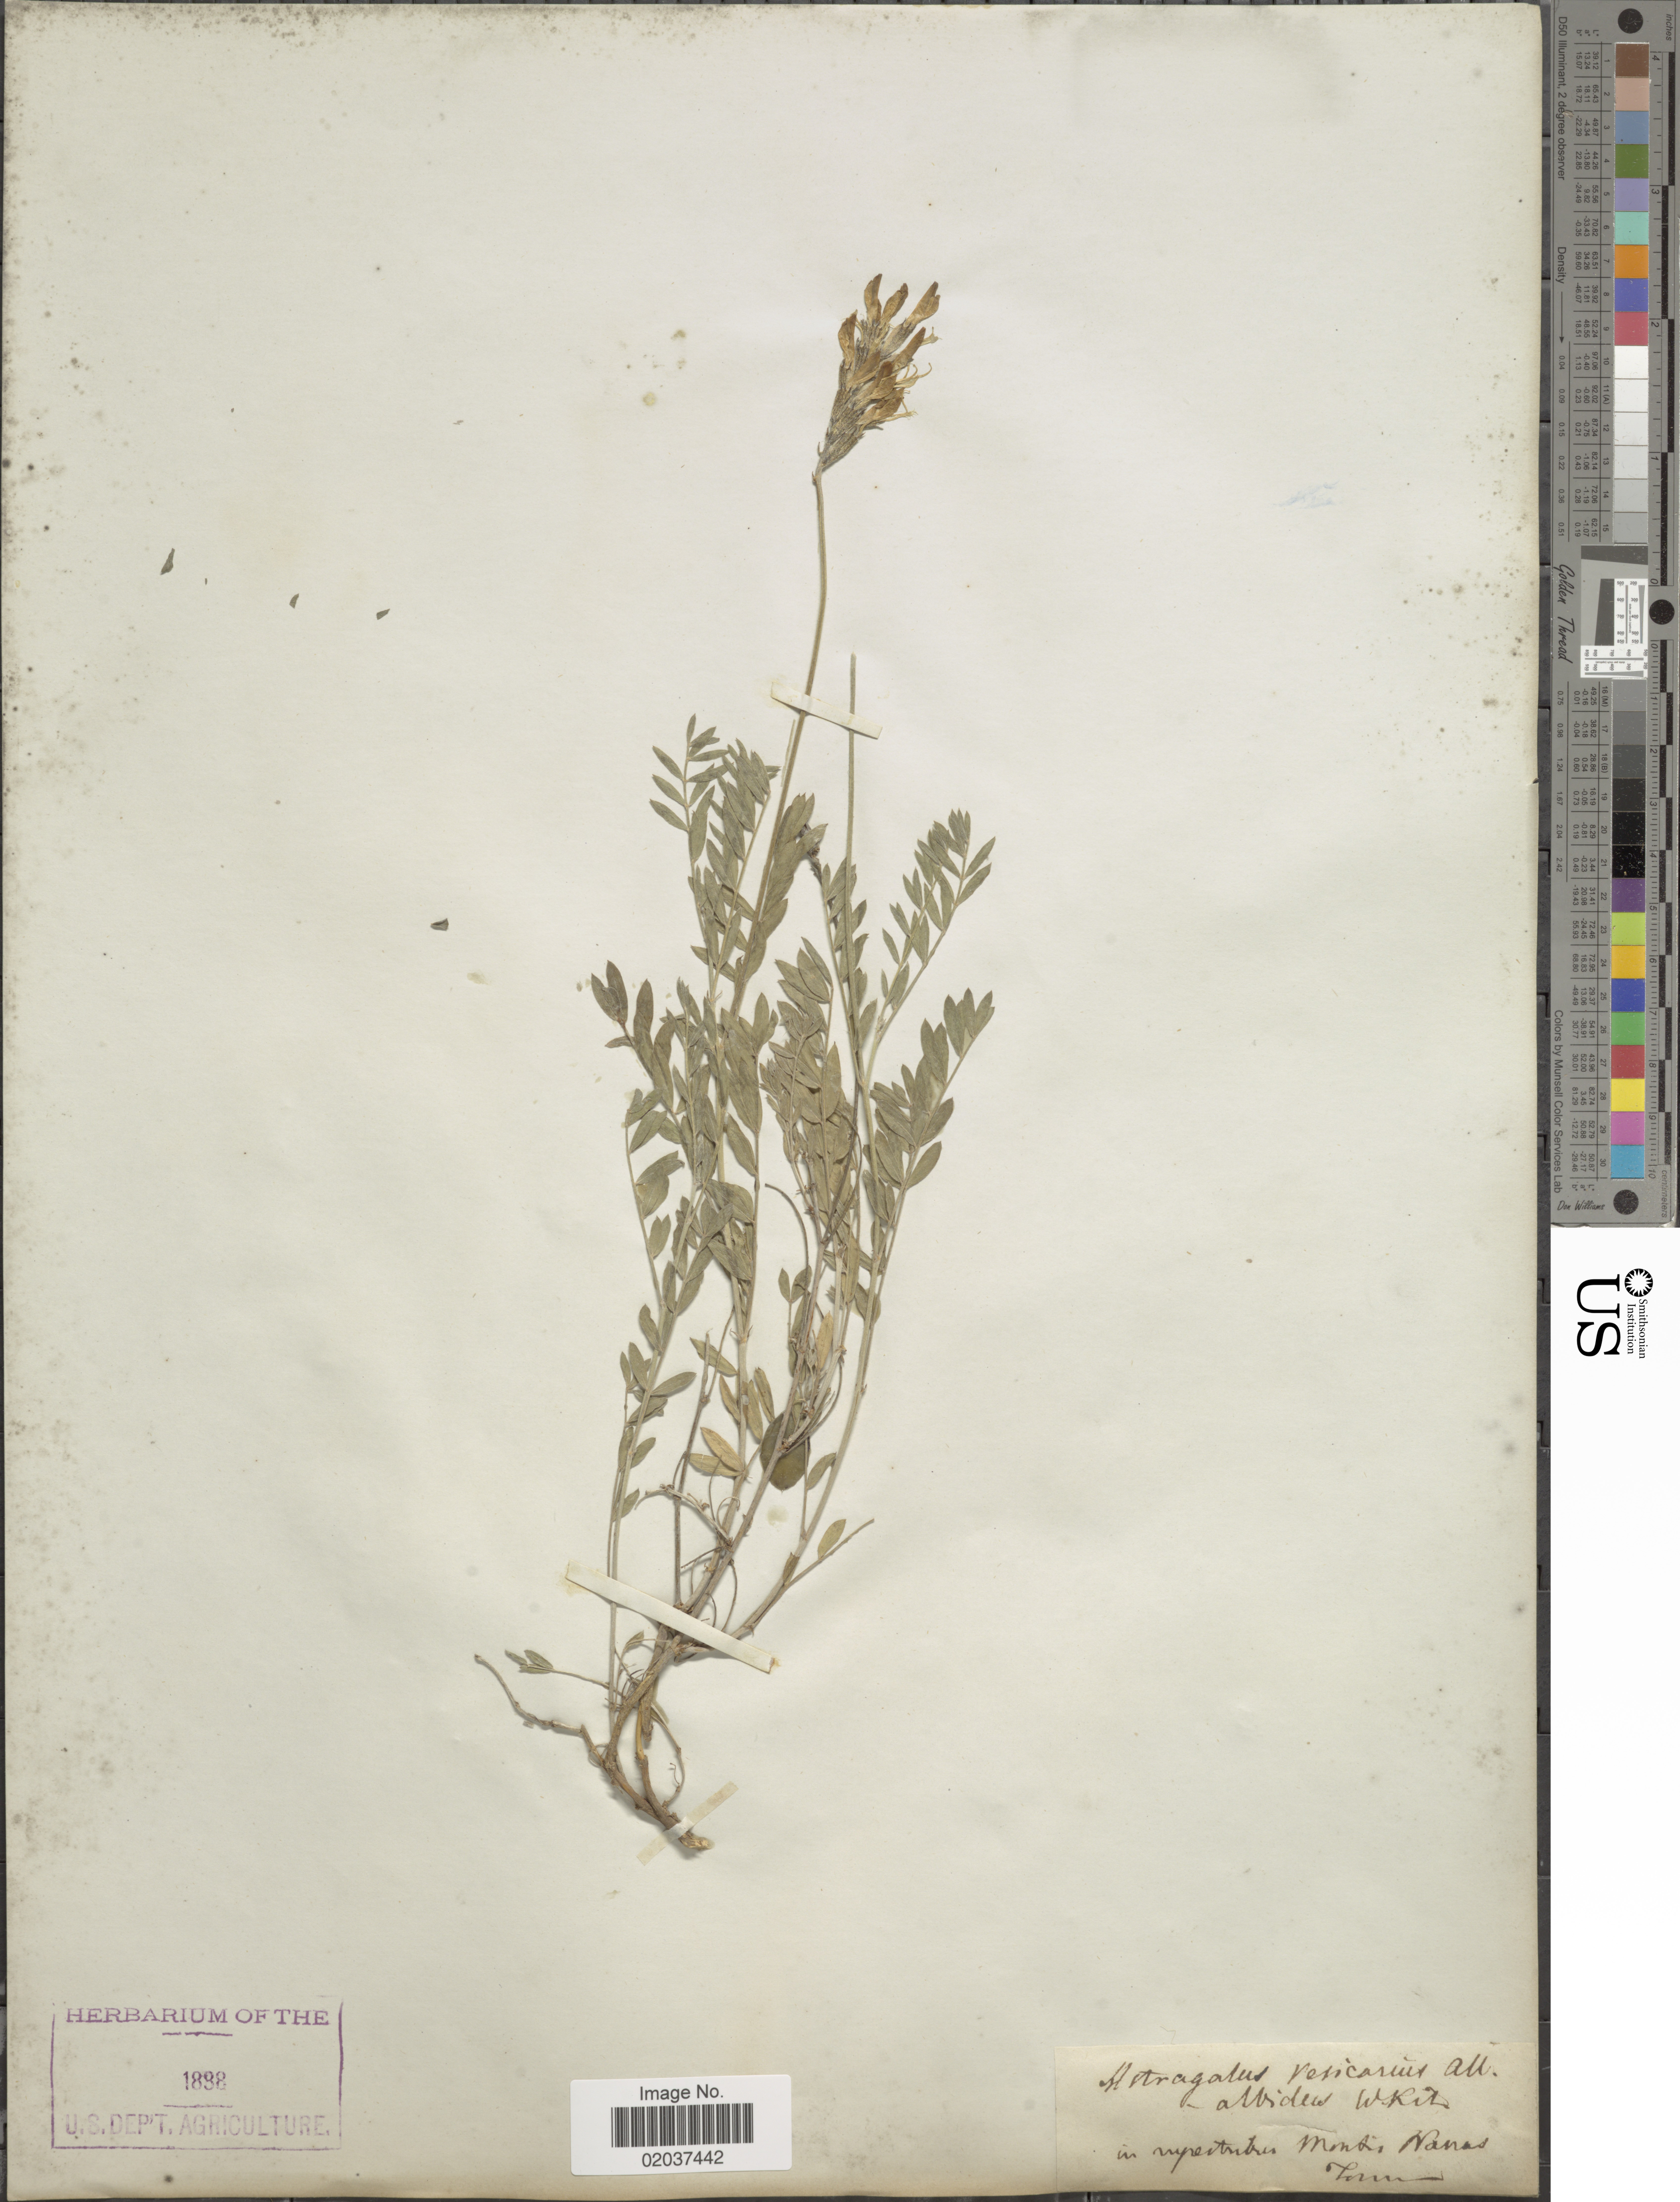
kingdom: Plantae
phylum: Tracheophyta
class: Magnoliopsida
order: Fabales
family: Fabaceae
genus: Astragalus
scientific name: Astragalus vesicarius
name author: L.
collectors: C. F. W. Meissner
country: Switzerland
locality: In rupestribus, Monti Nanas